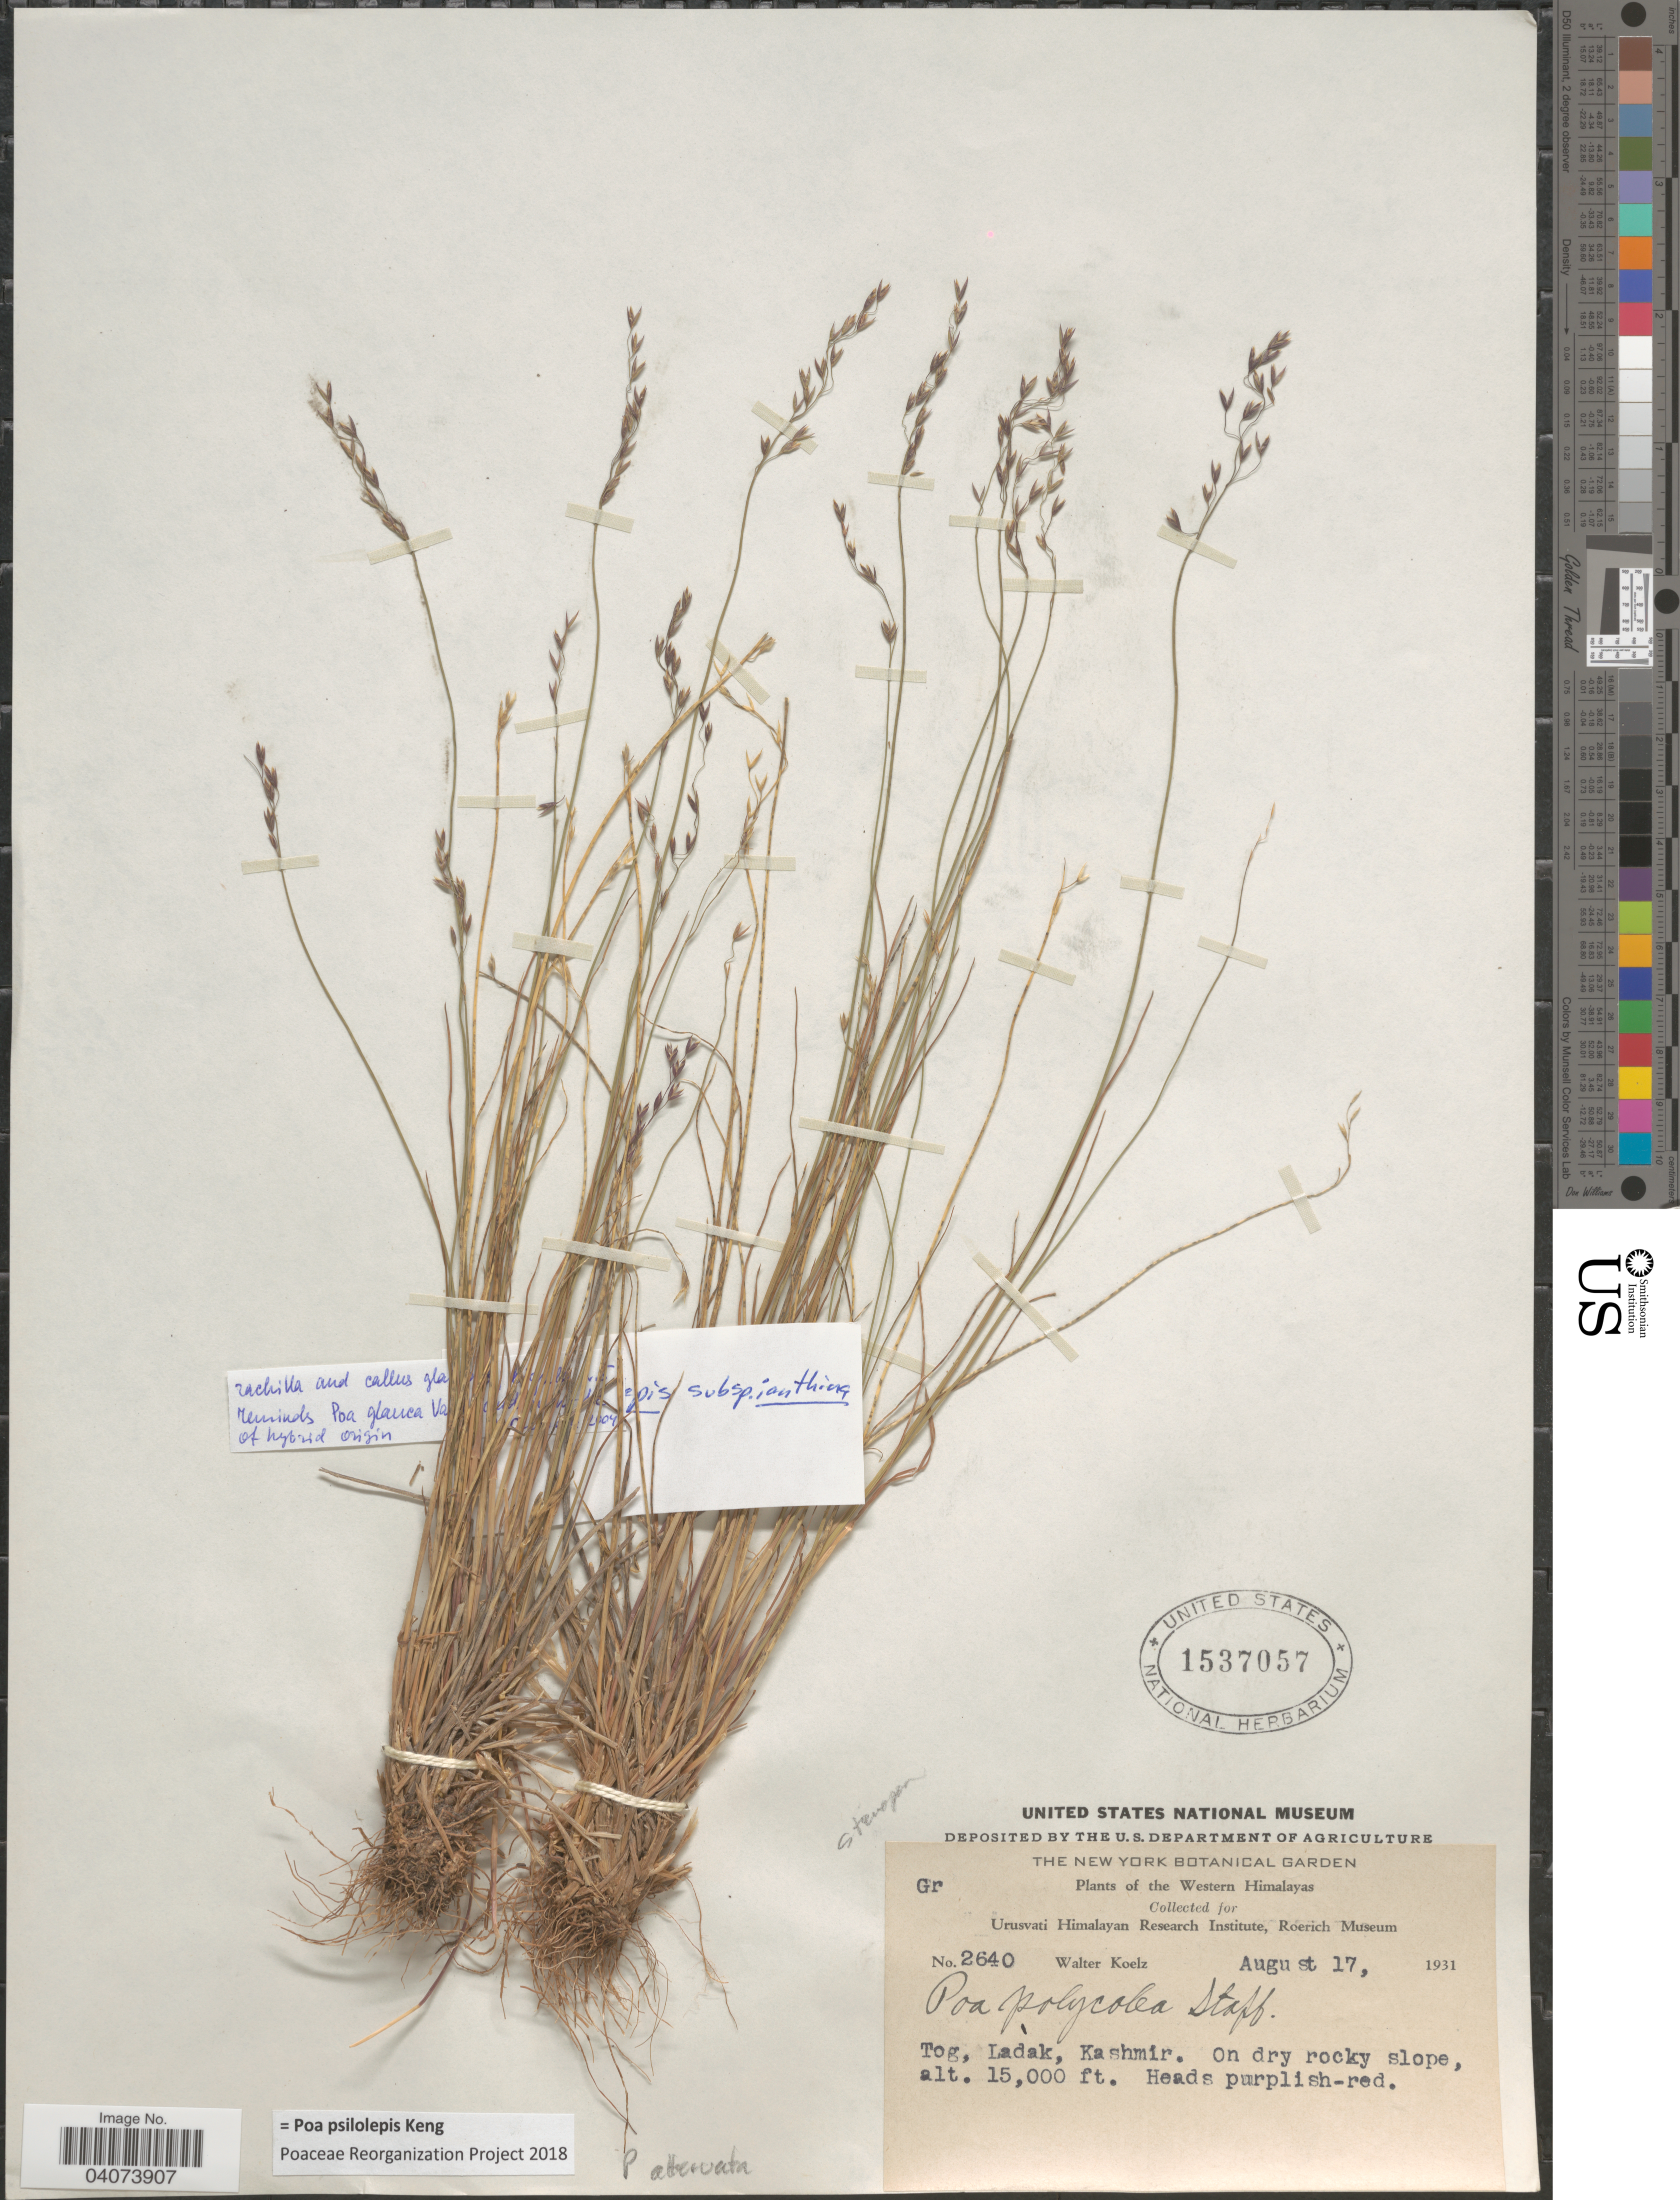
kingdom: Plantae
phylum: Tracheophyta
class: Liliopsida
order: Poales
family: Poaceae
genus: Poa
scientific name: Poa psilolepis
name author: Keng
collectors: W. N. Koelz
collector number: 2640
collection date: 1931-08-17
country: India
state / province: Ladakh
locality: The Western Himalayas. Tog, Ladak, Kashmir.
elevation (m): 4572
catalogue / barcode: US 1537057